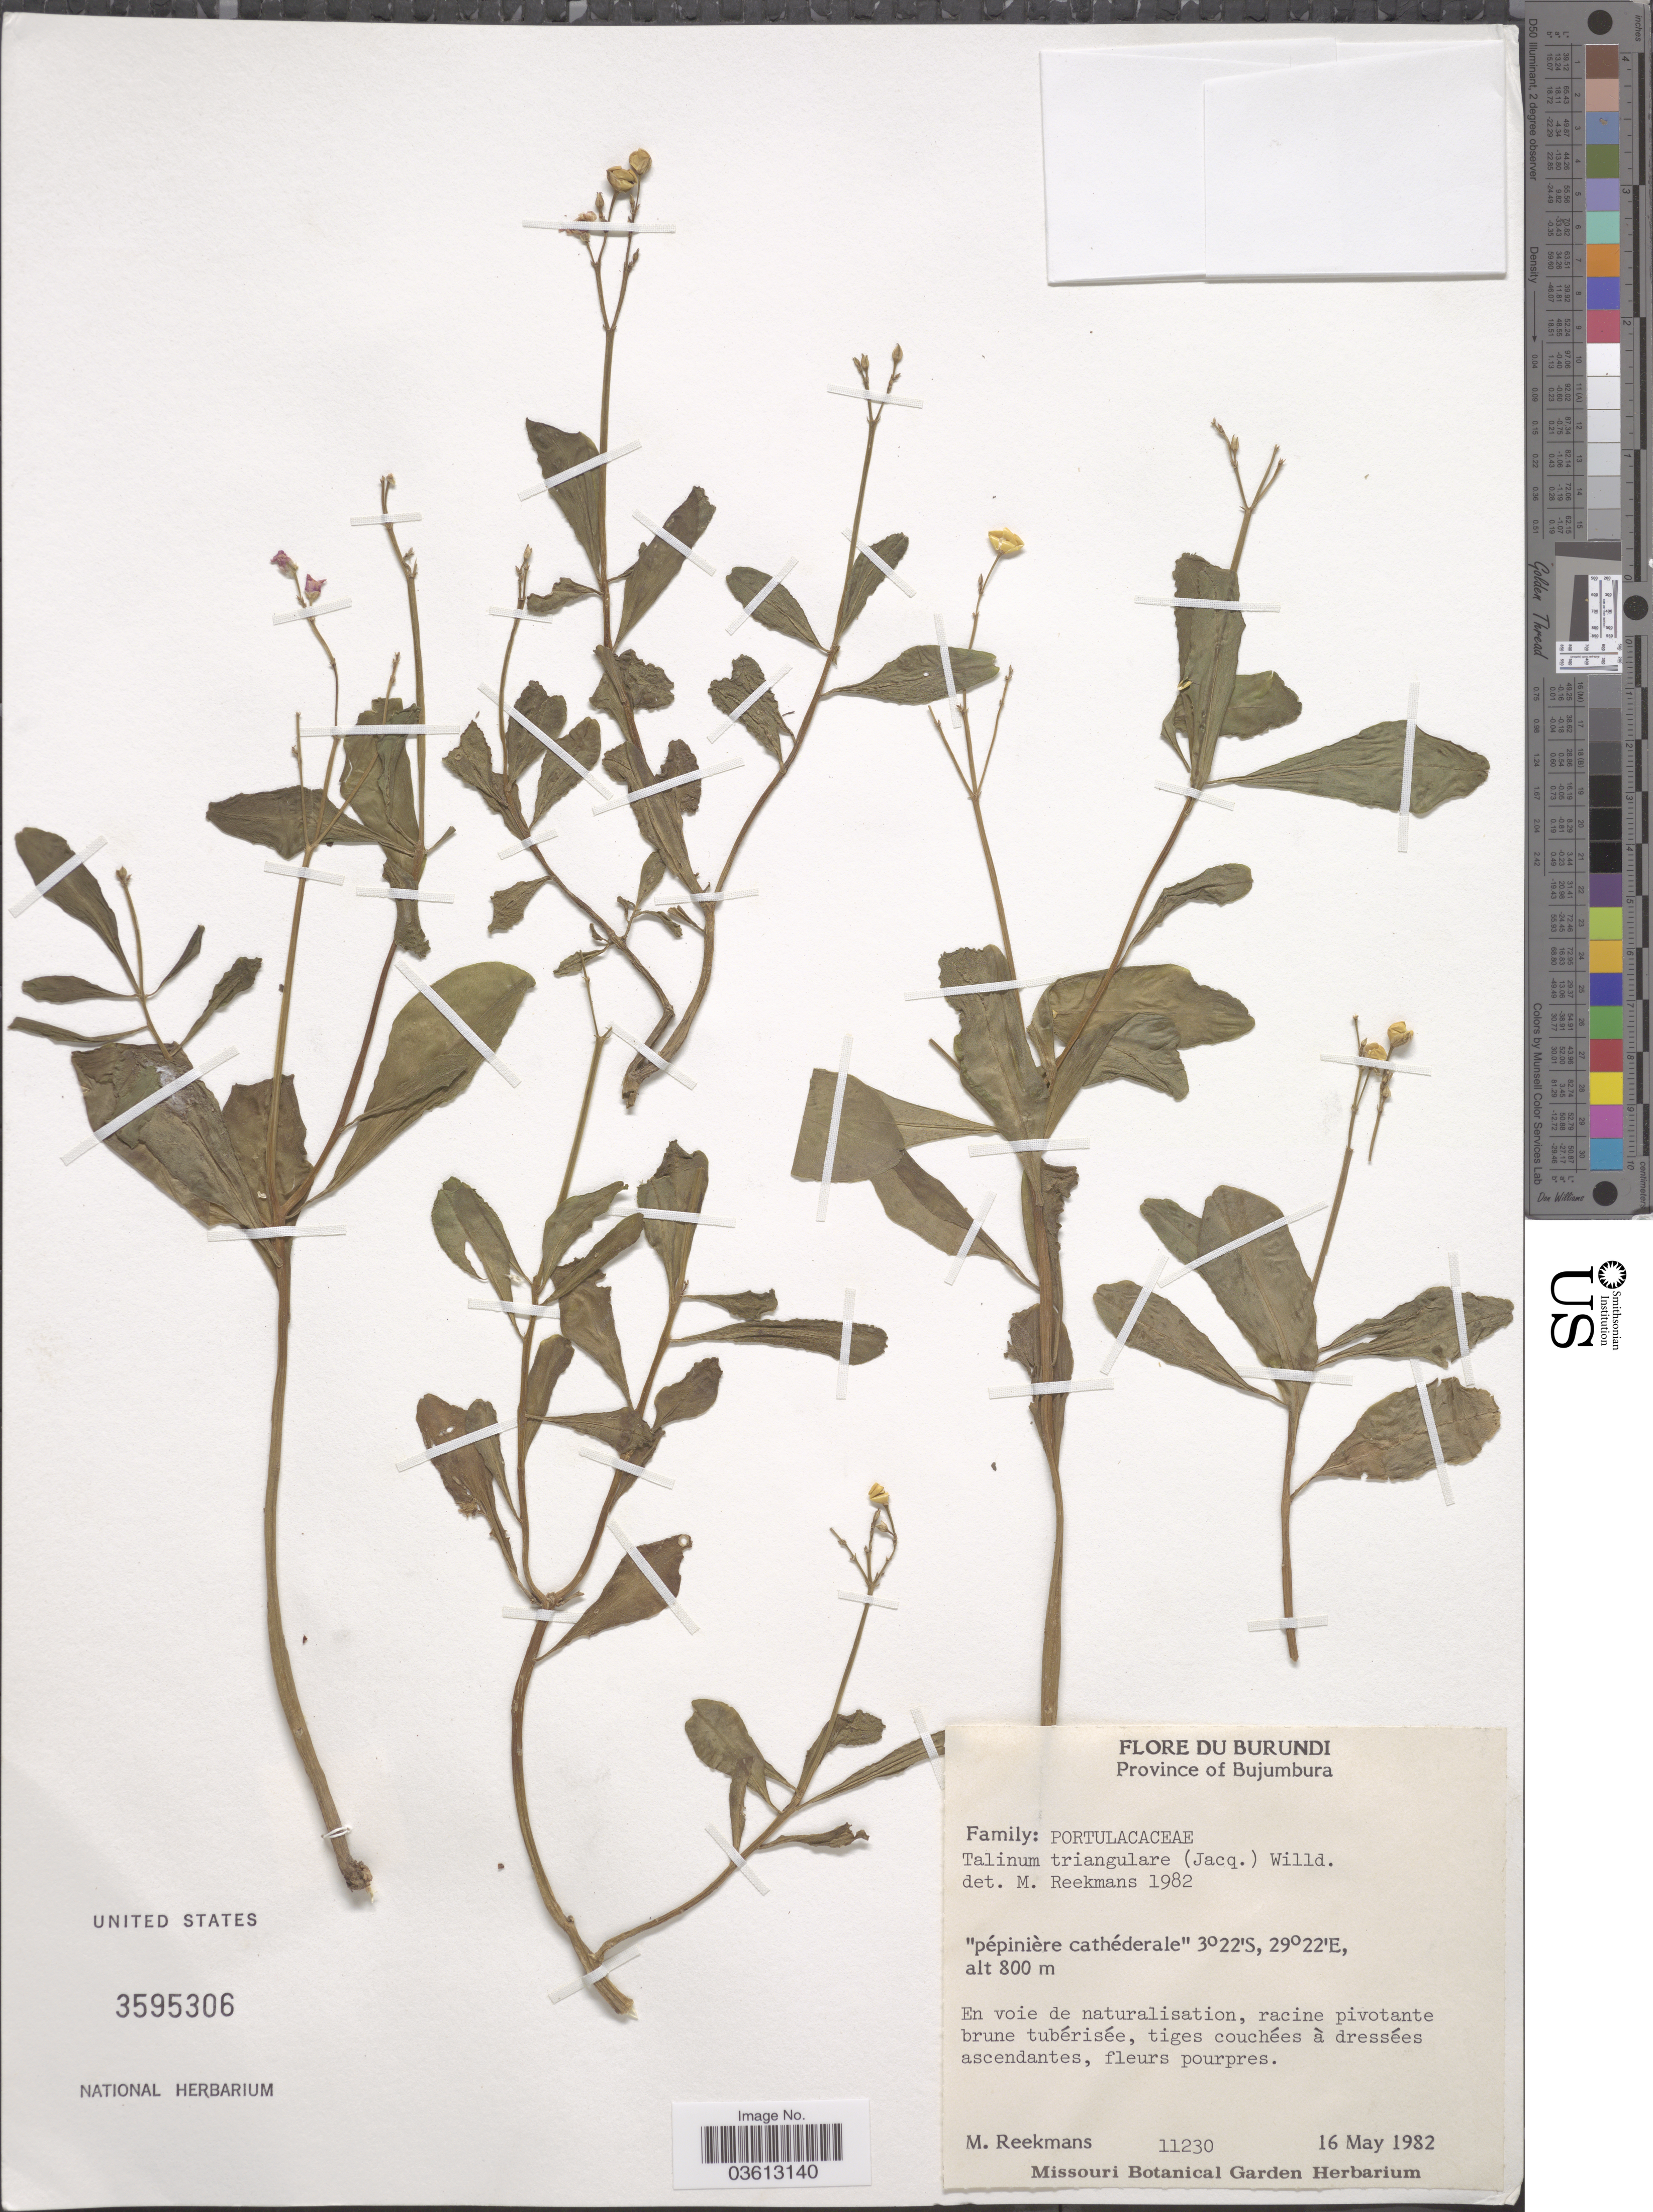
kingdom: Plantae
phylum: Tracheophyta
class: Magnoliopsida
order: Caryophyllales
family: Talinaceae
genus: Talinum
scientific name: Talinum triangulare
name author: (Jacq.) Willd.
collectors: M. Reekmans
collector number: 11230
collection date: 1982-05-16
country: Burundi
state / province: Bujumura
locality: Province of Bujumbura. "Pépinière cathéderale".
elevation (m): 800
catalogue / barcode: US 3595306